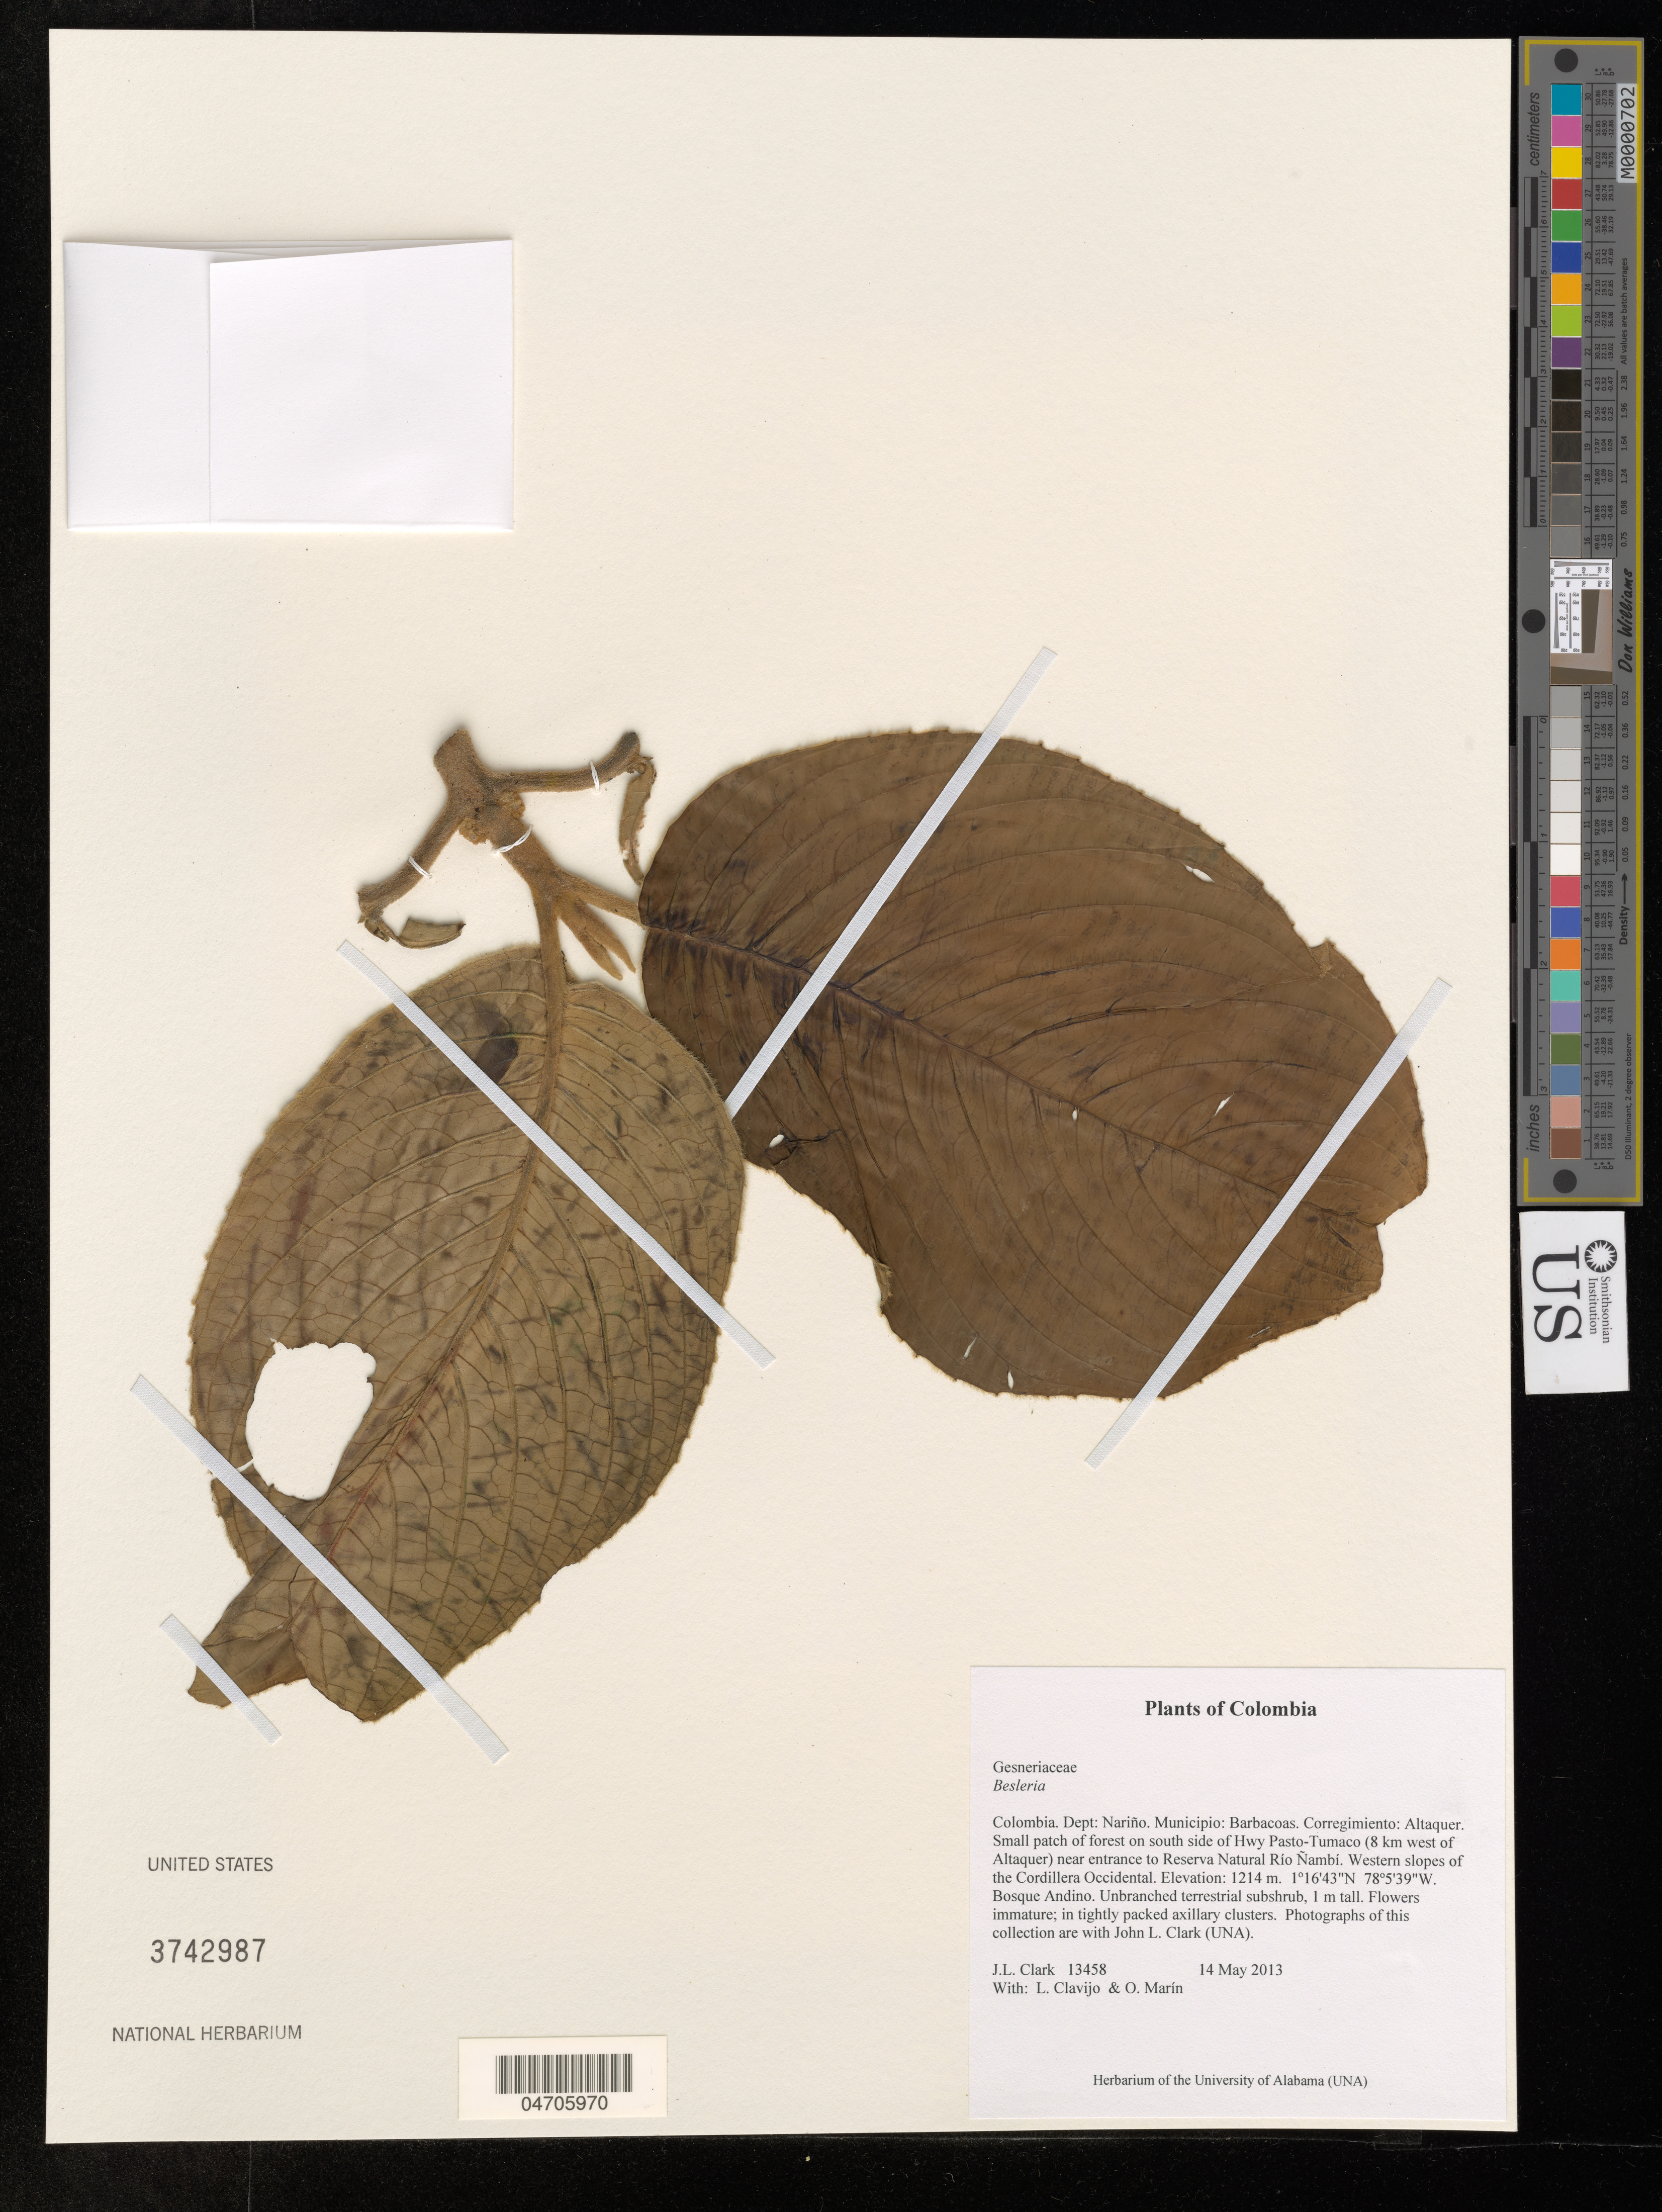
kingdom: Plantae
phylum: Tracheophyta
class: Magnoliopsida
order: Lamiales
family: Gesneriaceae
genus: Besleria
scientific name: Besleria sp.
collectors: J. L. Clark, L. Clavijo & O. Marín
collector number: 13458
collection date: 2013-05-14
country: Colombia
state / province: Nariño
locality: Dept: Nariño. Municipio: Barbacos. Corregimiento: Altaquer. Small patch of forest on south side of Hwy Pasto-Tumaco (8km west of Altaquer) near entrance to Reserva Natural Río Ñambí. Western slopes of the Cordillera Occidental.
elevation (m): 1214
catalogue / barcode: US 3742987